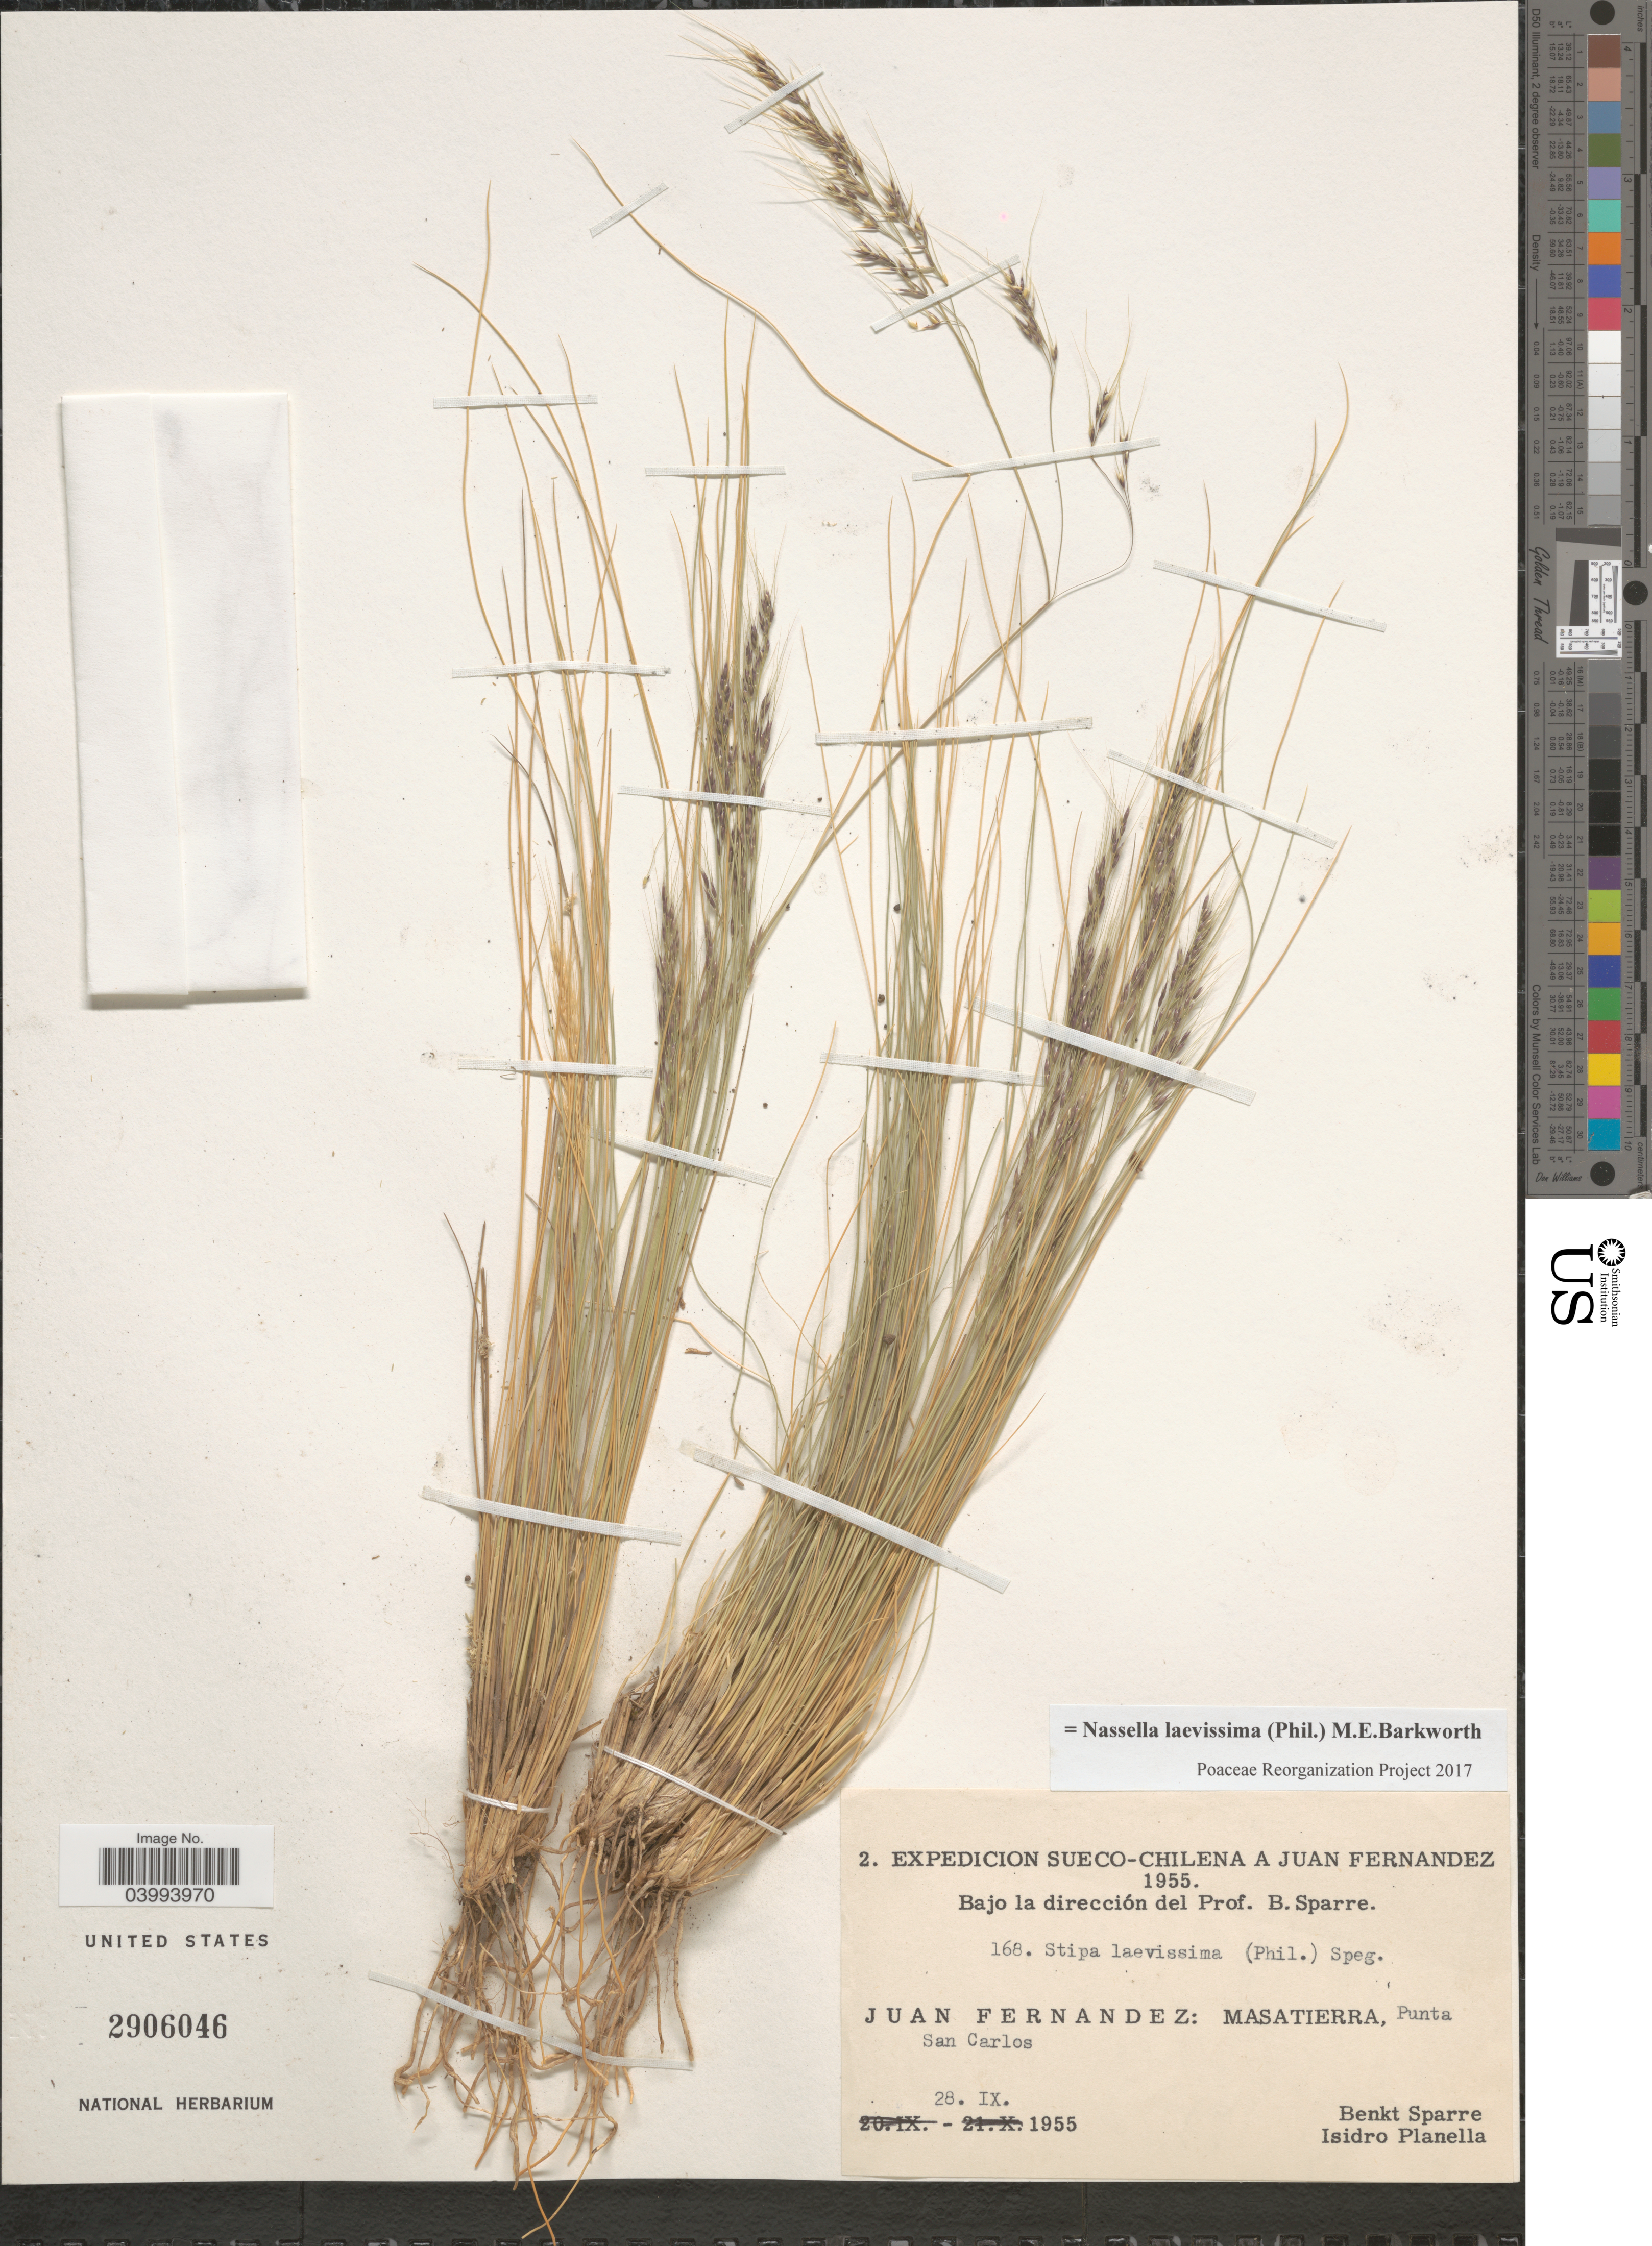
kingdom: Plantae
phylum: Tracheophyta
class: Liliopsida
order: Poales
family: Poaceae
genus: Nassella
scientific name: Nassella laevissima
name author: (Phil.) Barkworth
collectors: B. Sparre & I. Planella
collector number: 168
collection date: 1955-09-28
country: Chile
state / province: Valparaíso (V)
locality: Sueco-Chilena a Juan Fernandez. Juan Fernandez: Masatierra, Punta San Carlos.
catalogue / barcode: US 2906046